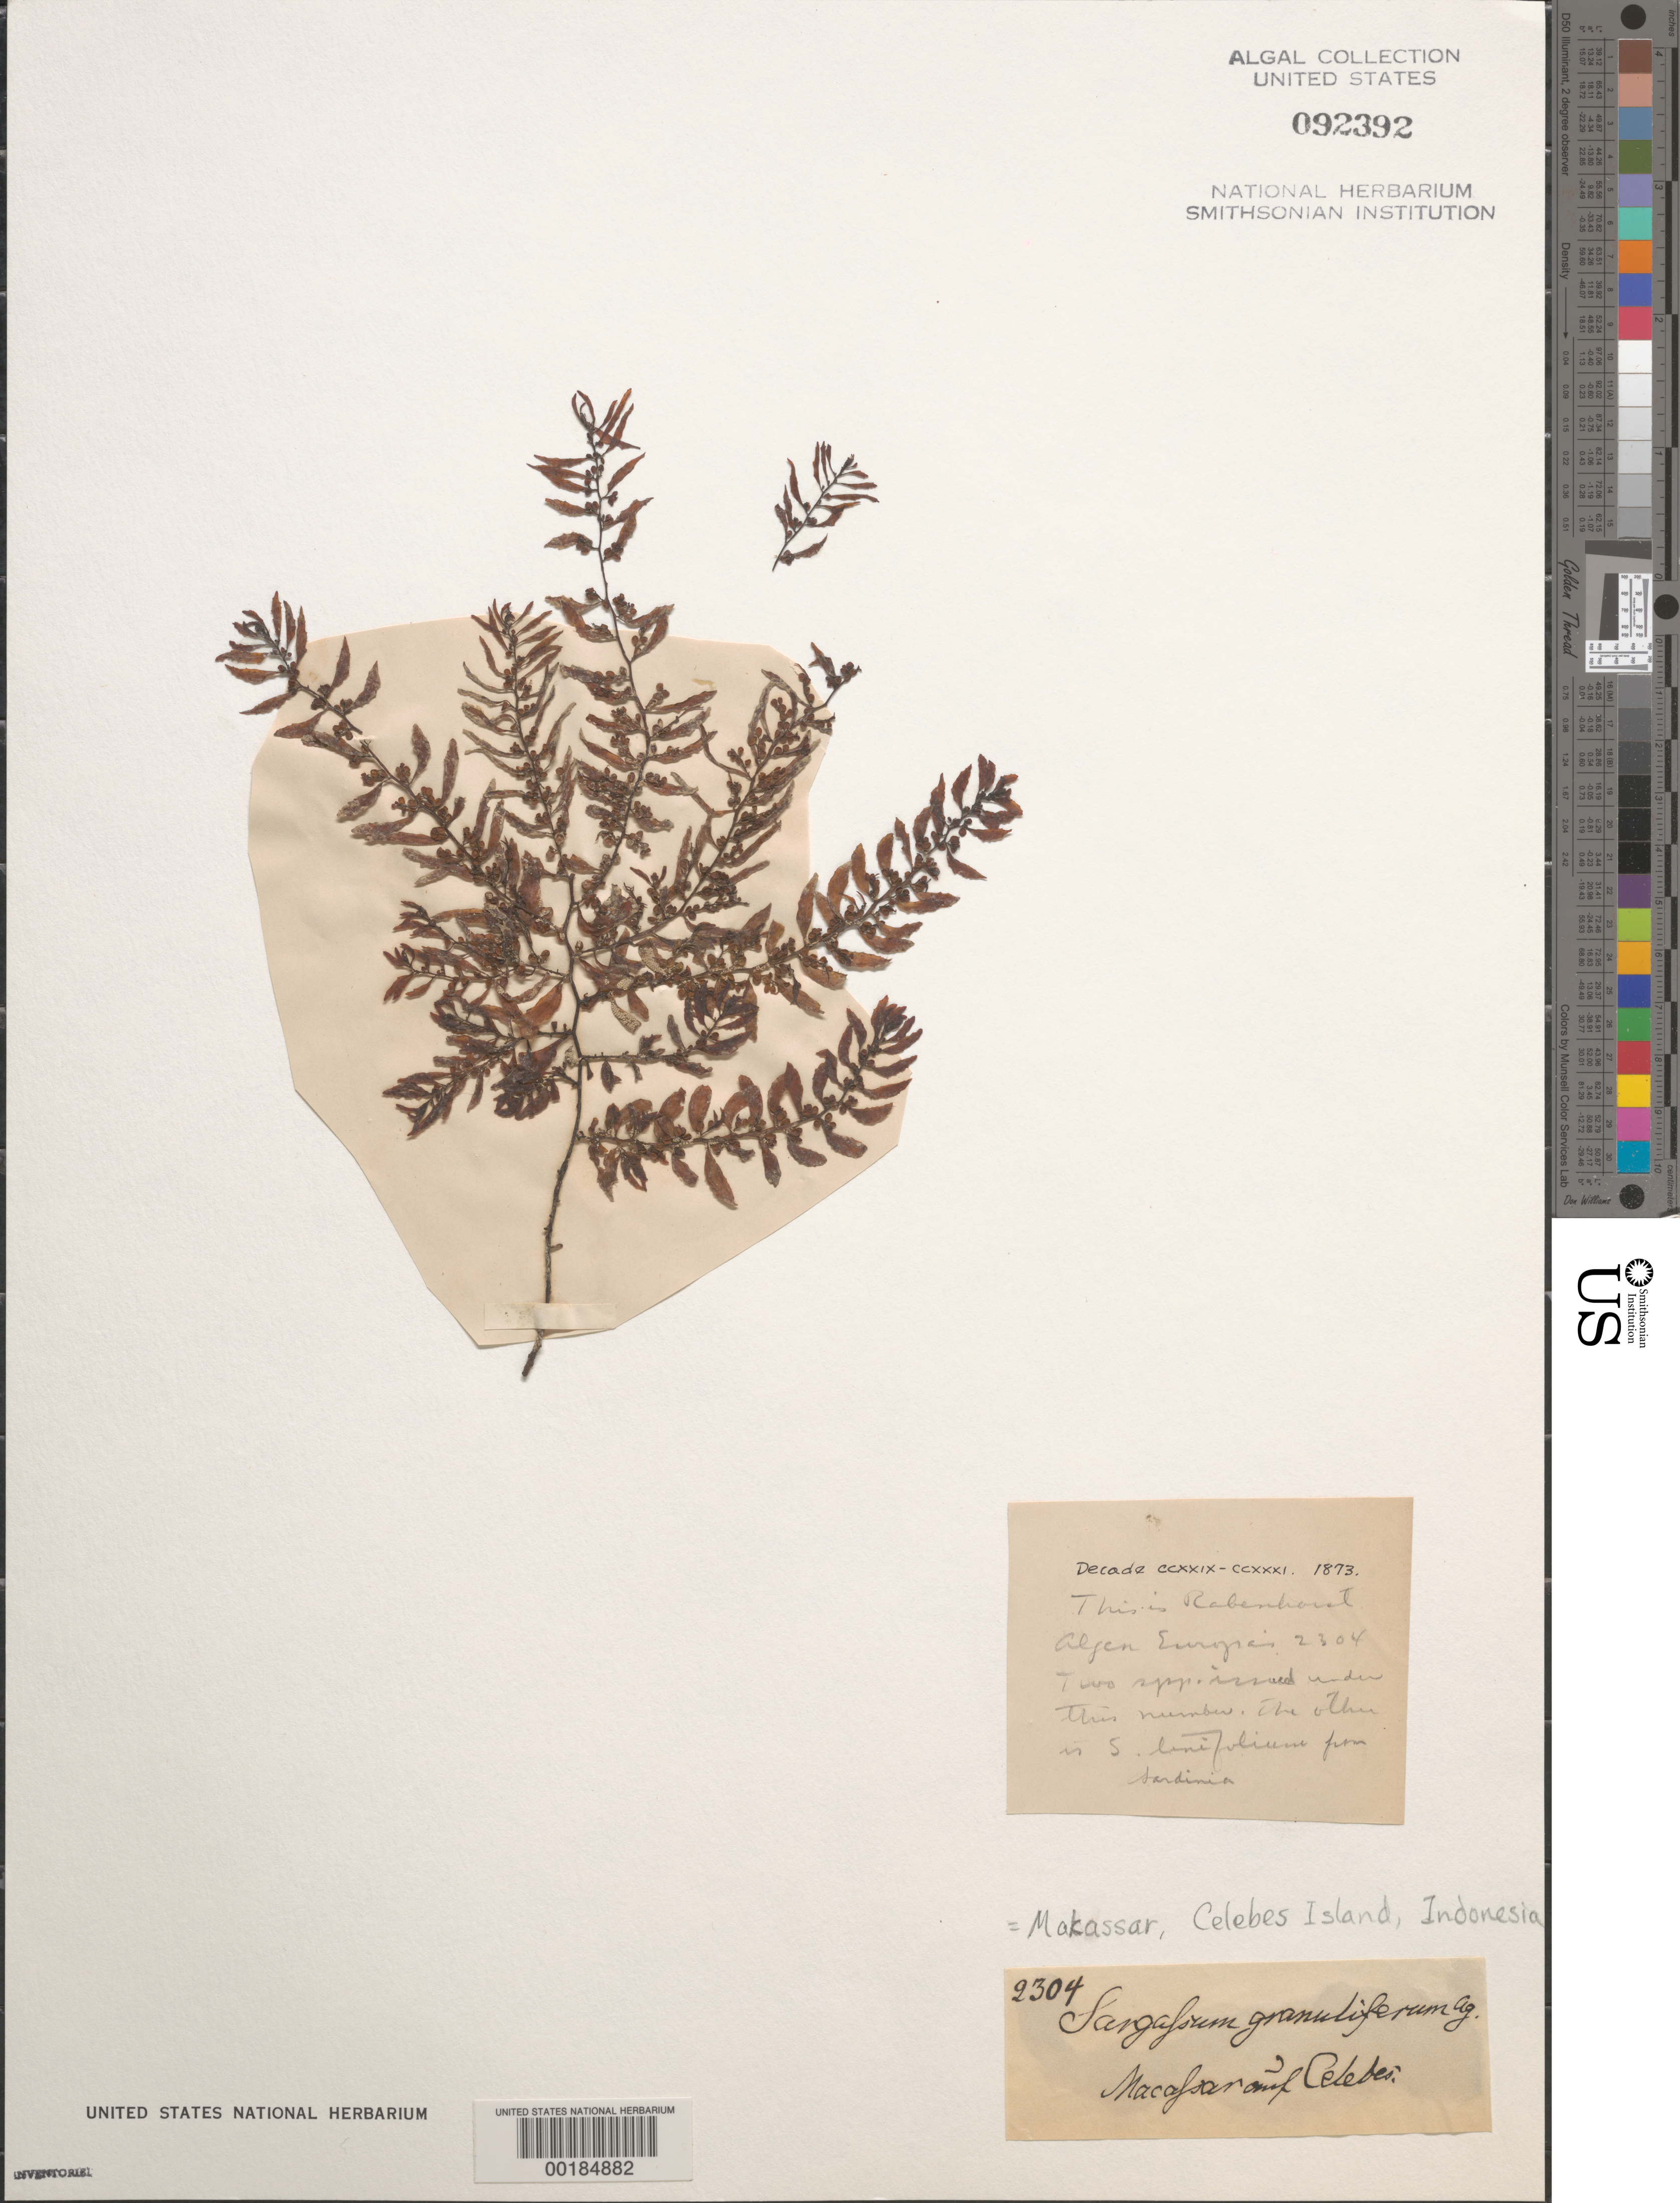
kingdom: Chromista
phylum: Ochrophyta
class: Phaeophyceae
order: Fucales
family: Sargassaceae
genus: Sargassum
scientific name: Sargassum granuliferum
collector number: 2304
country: Indonesia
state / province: Sulawesi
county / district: Sulawesi Selatan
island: Sulawesi [Celebes]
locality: Makassar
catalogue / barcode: US 92392